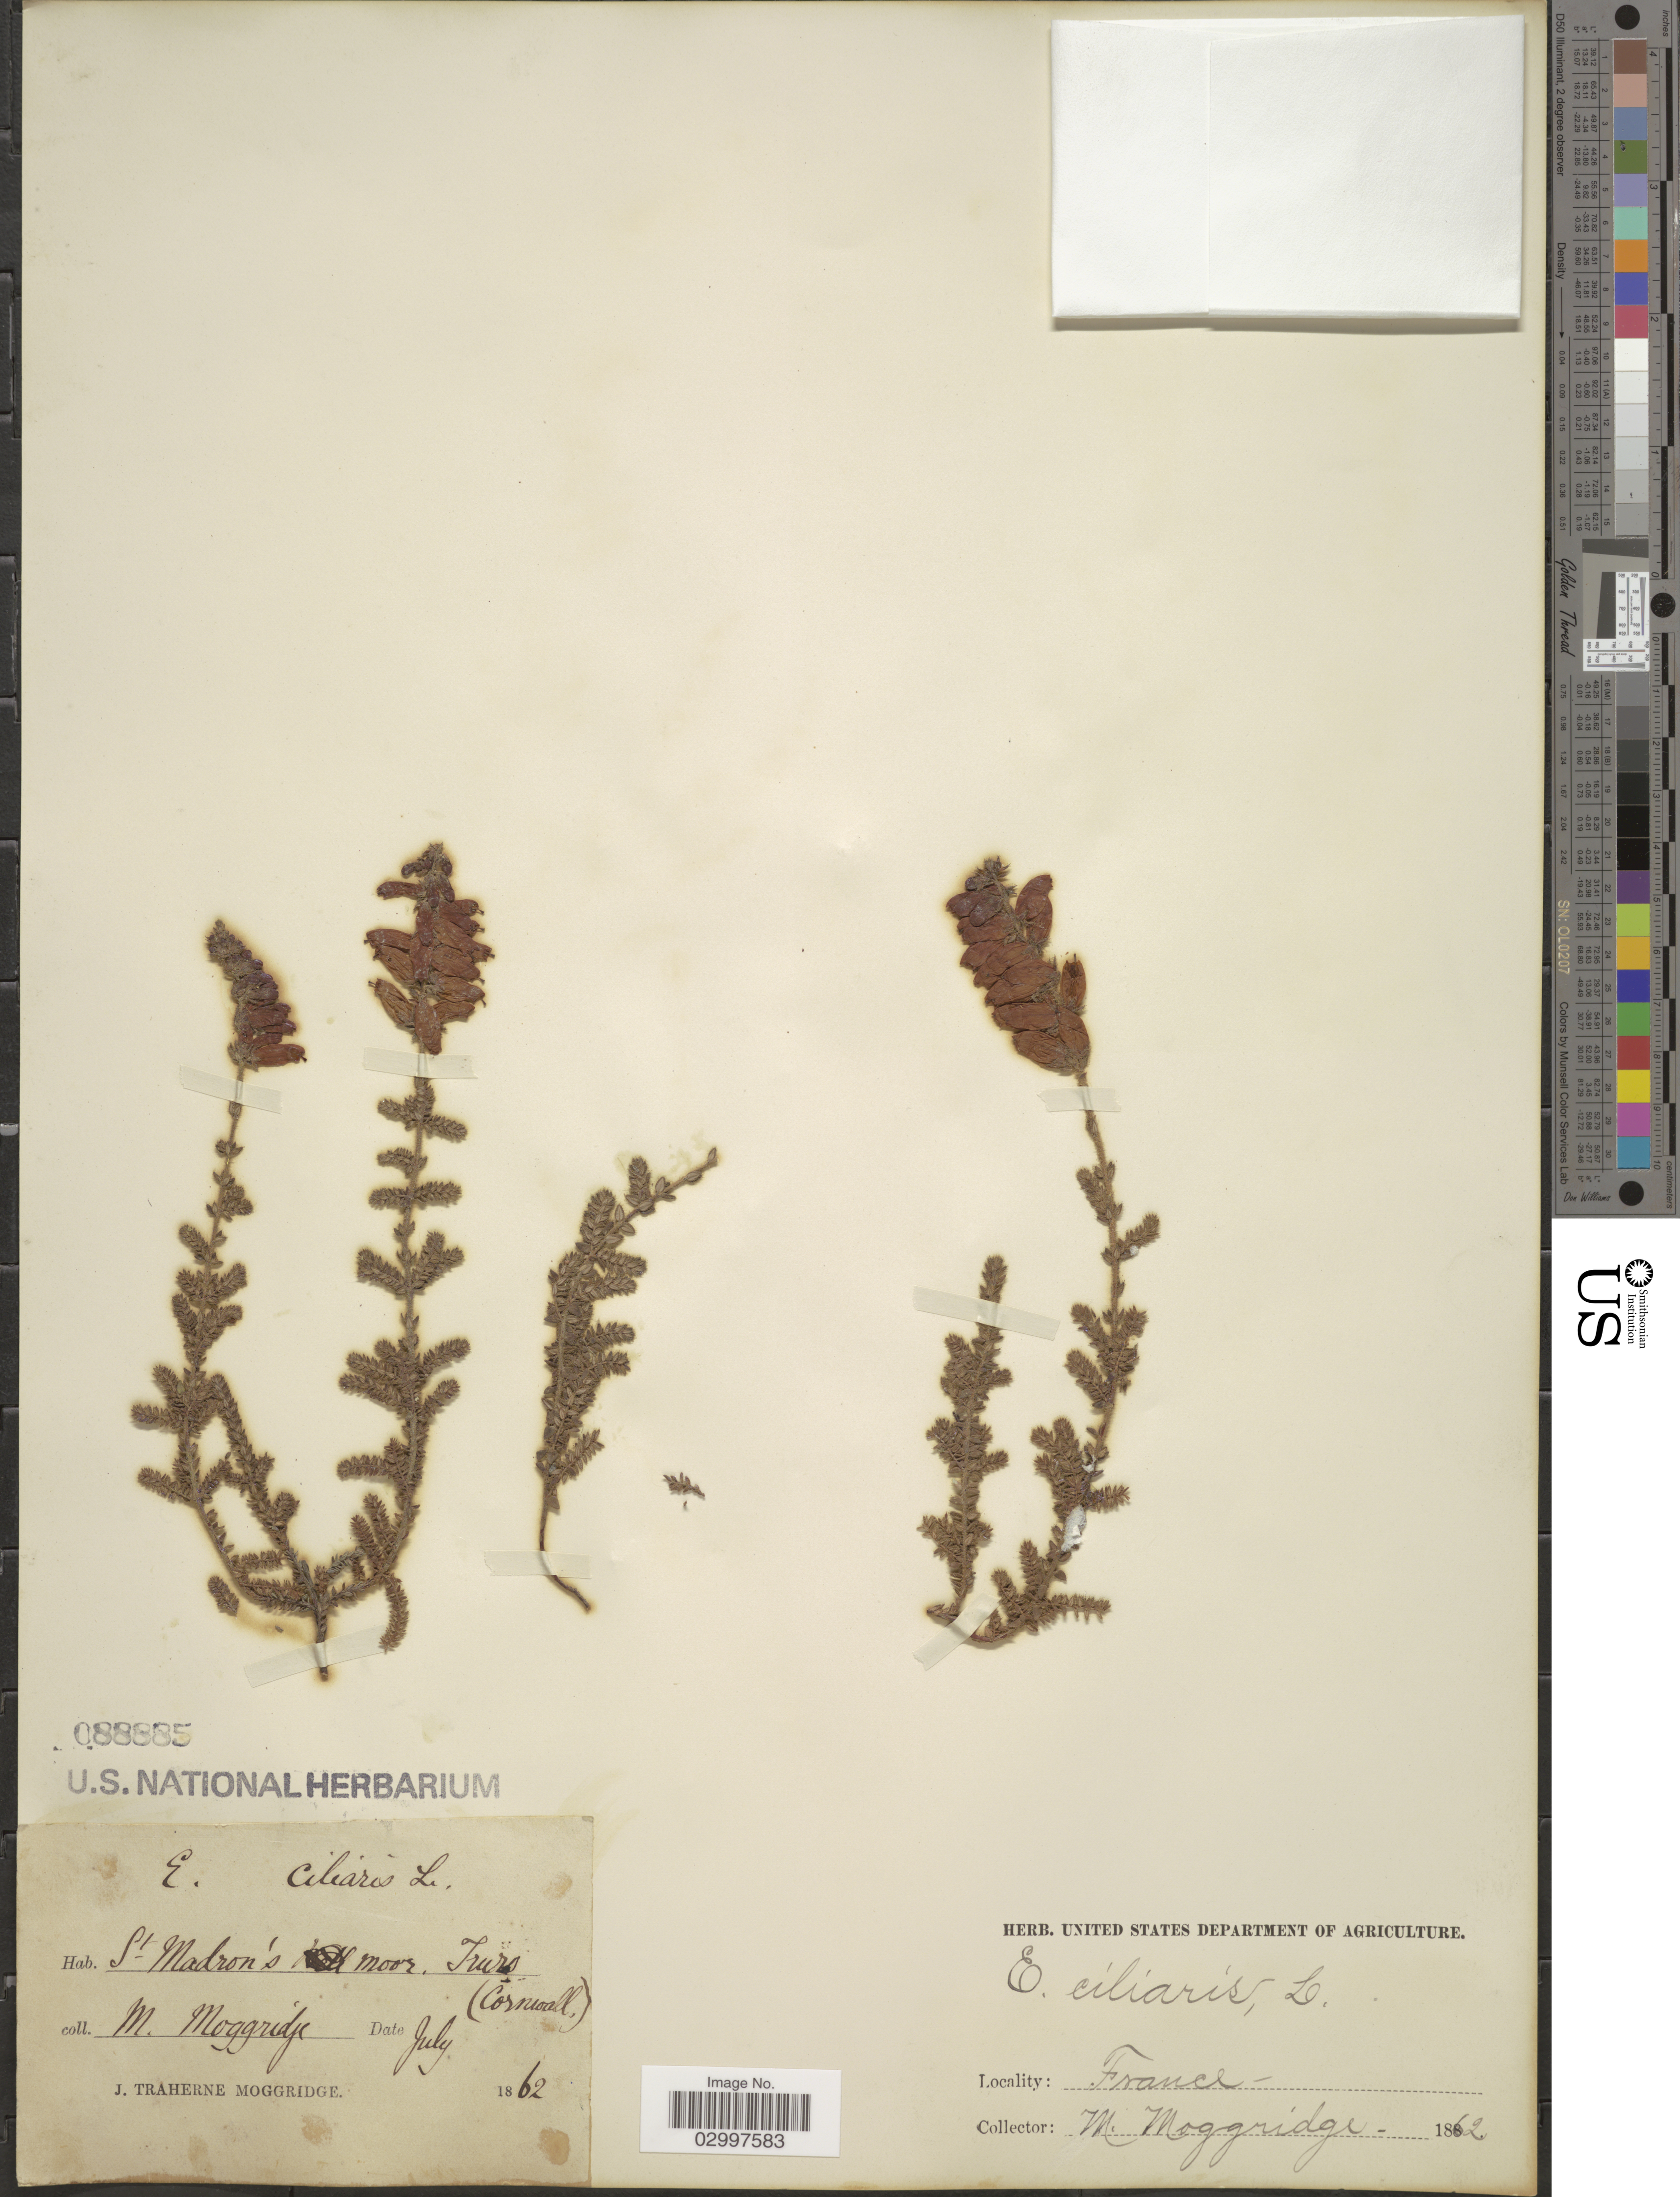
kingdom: Plantae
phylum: Tracheophyta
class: Magnoliopsida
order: Ericales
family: Ericaceae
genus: Erica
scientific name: Erica ciliaris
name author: L.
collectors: M. Moggridge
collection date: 1862-07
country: France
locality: St. Madron's moor. Truro (Cornwall).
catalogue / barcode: US 88885